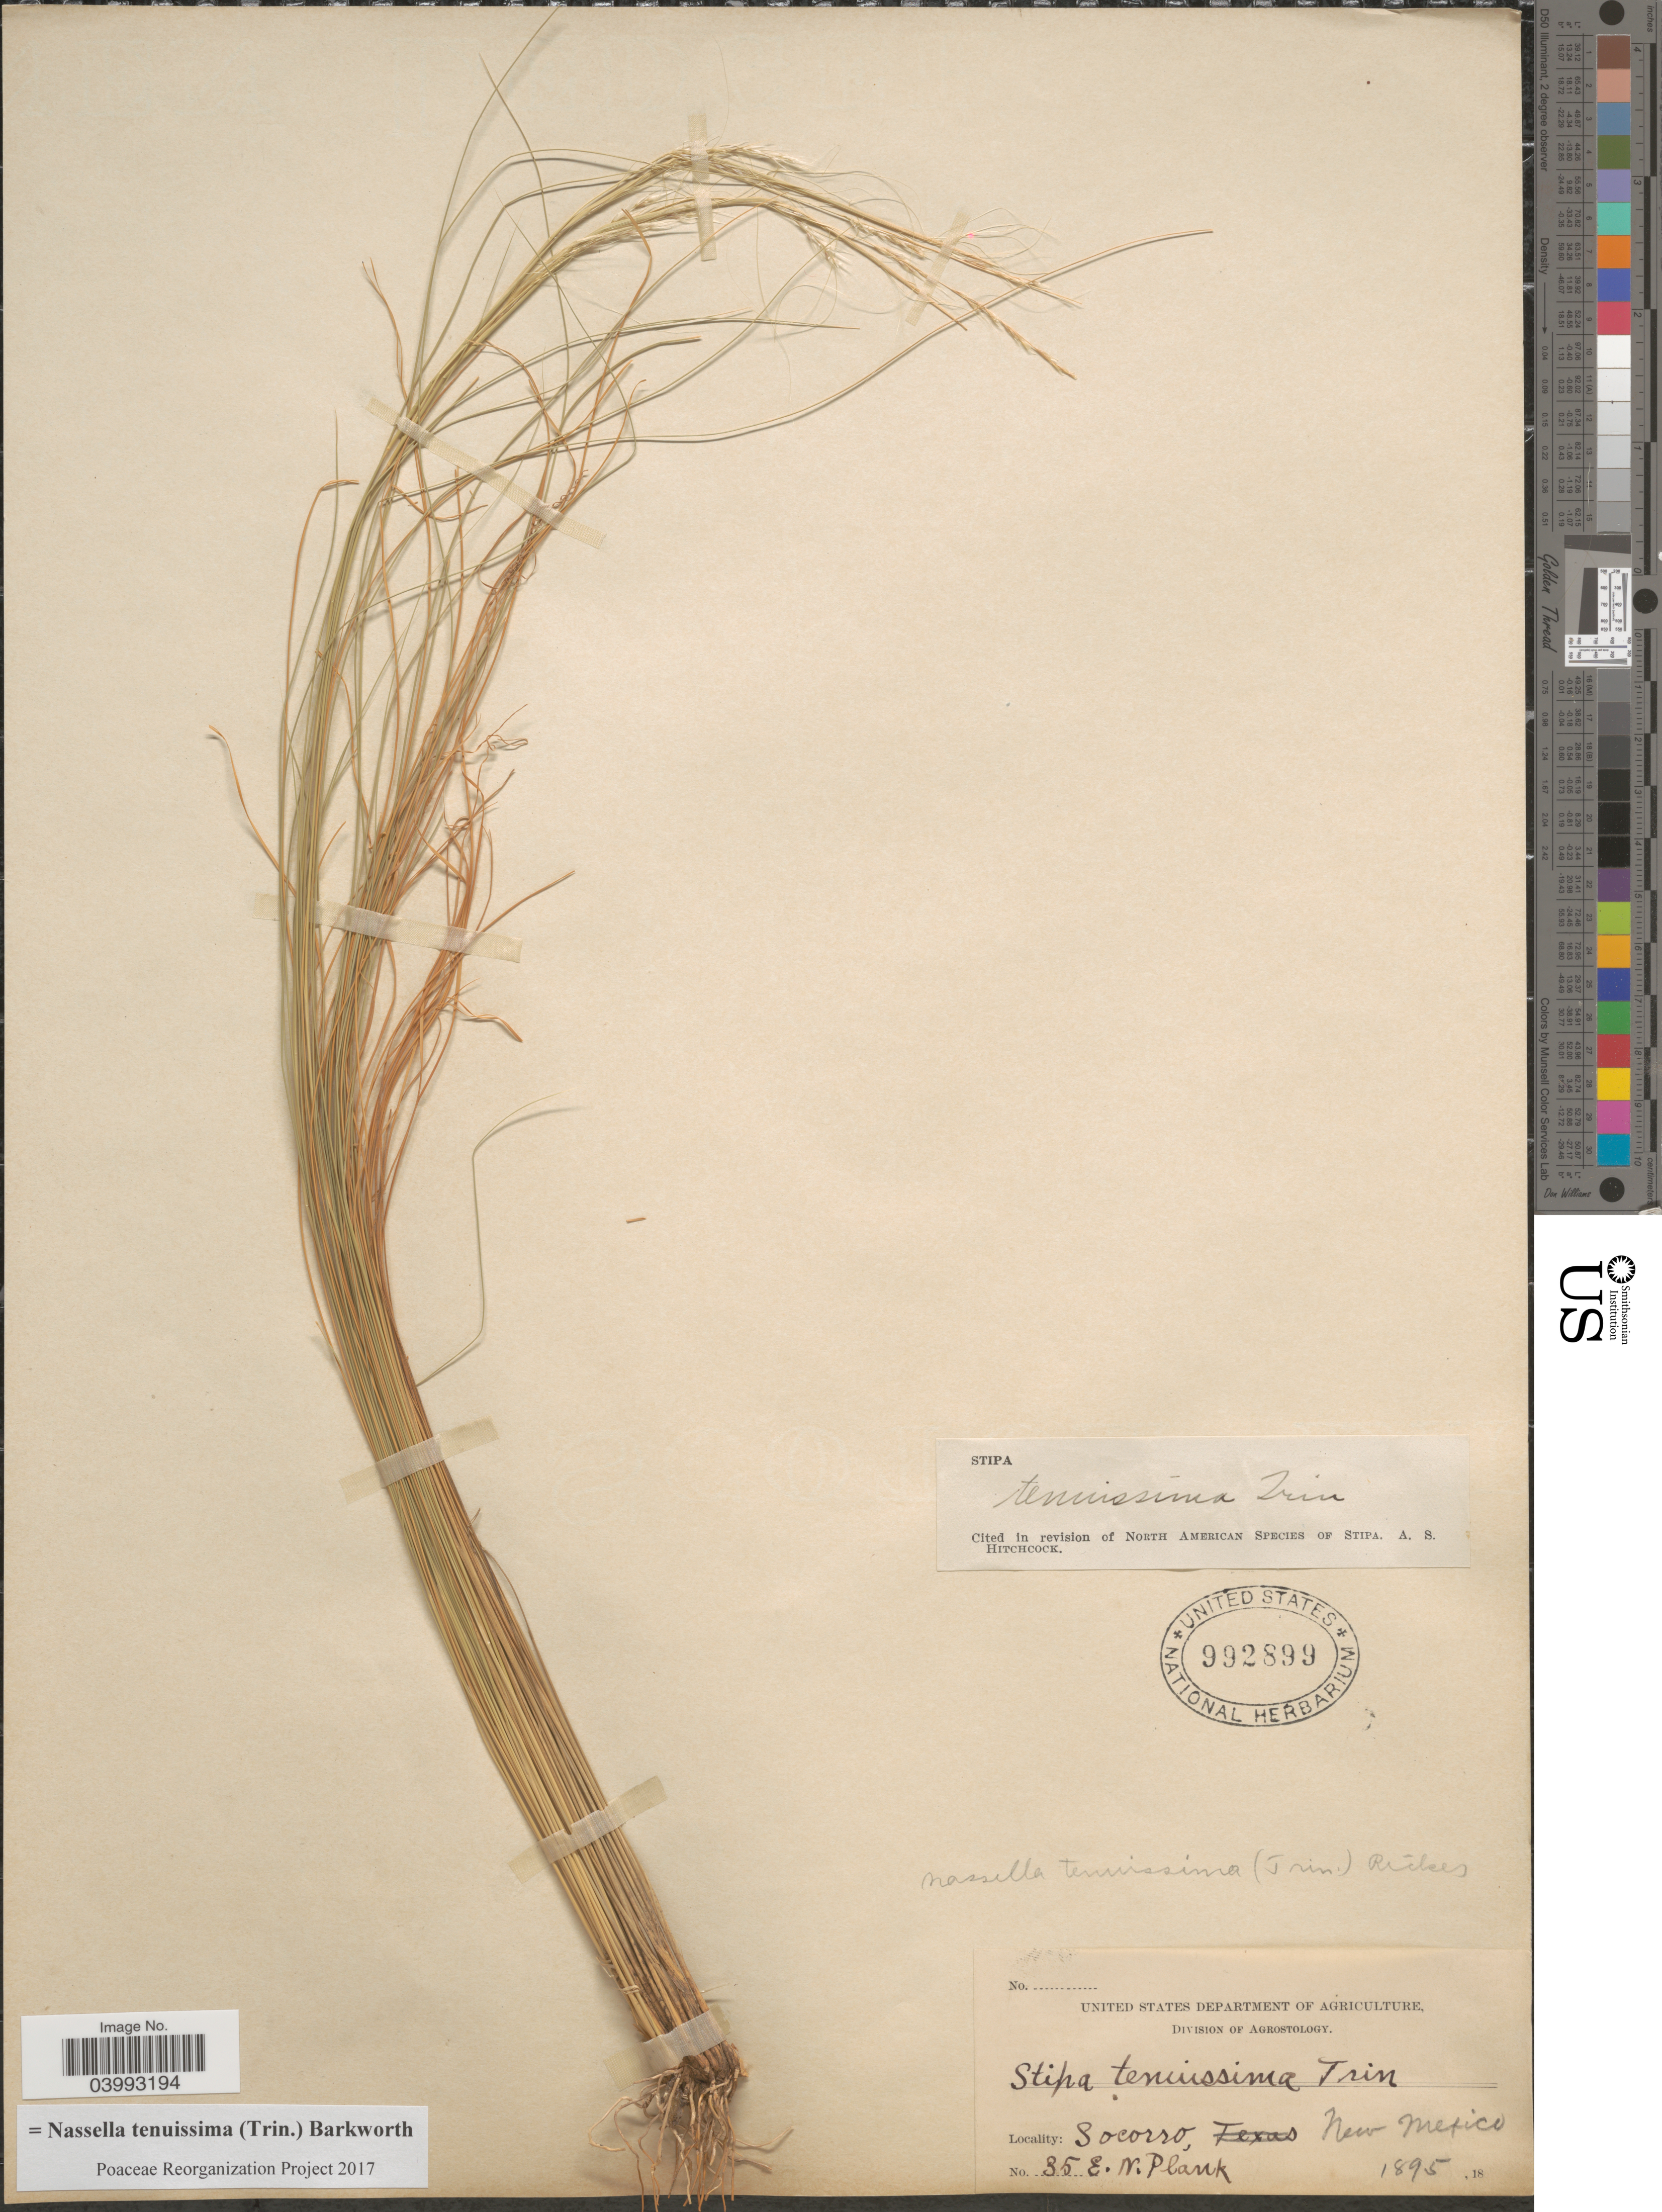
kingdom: Plantae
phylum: Tracheophyta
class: Liliopsida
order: Poales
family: Poaceae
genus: Nassella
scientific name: Nassella tenuissima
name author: (Trin.) Barkworth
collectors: E. Plank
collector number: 35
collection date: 1895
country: United States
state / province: New Mexico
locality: Socorro.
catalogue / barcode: US 992899